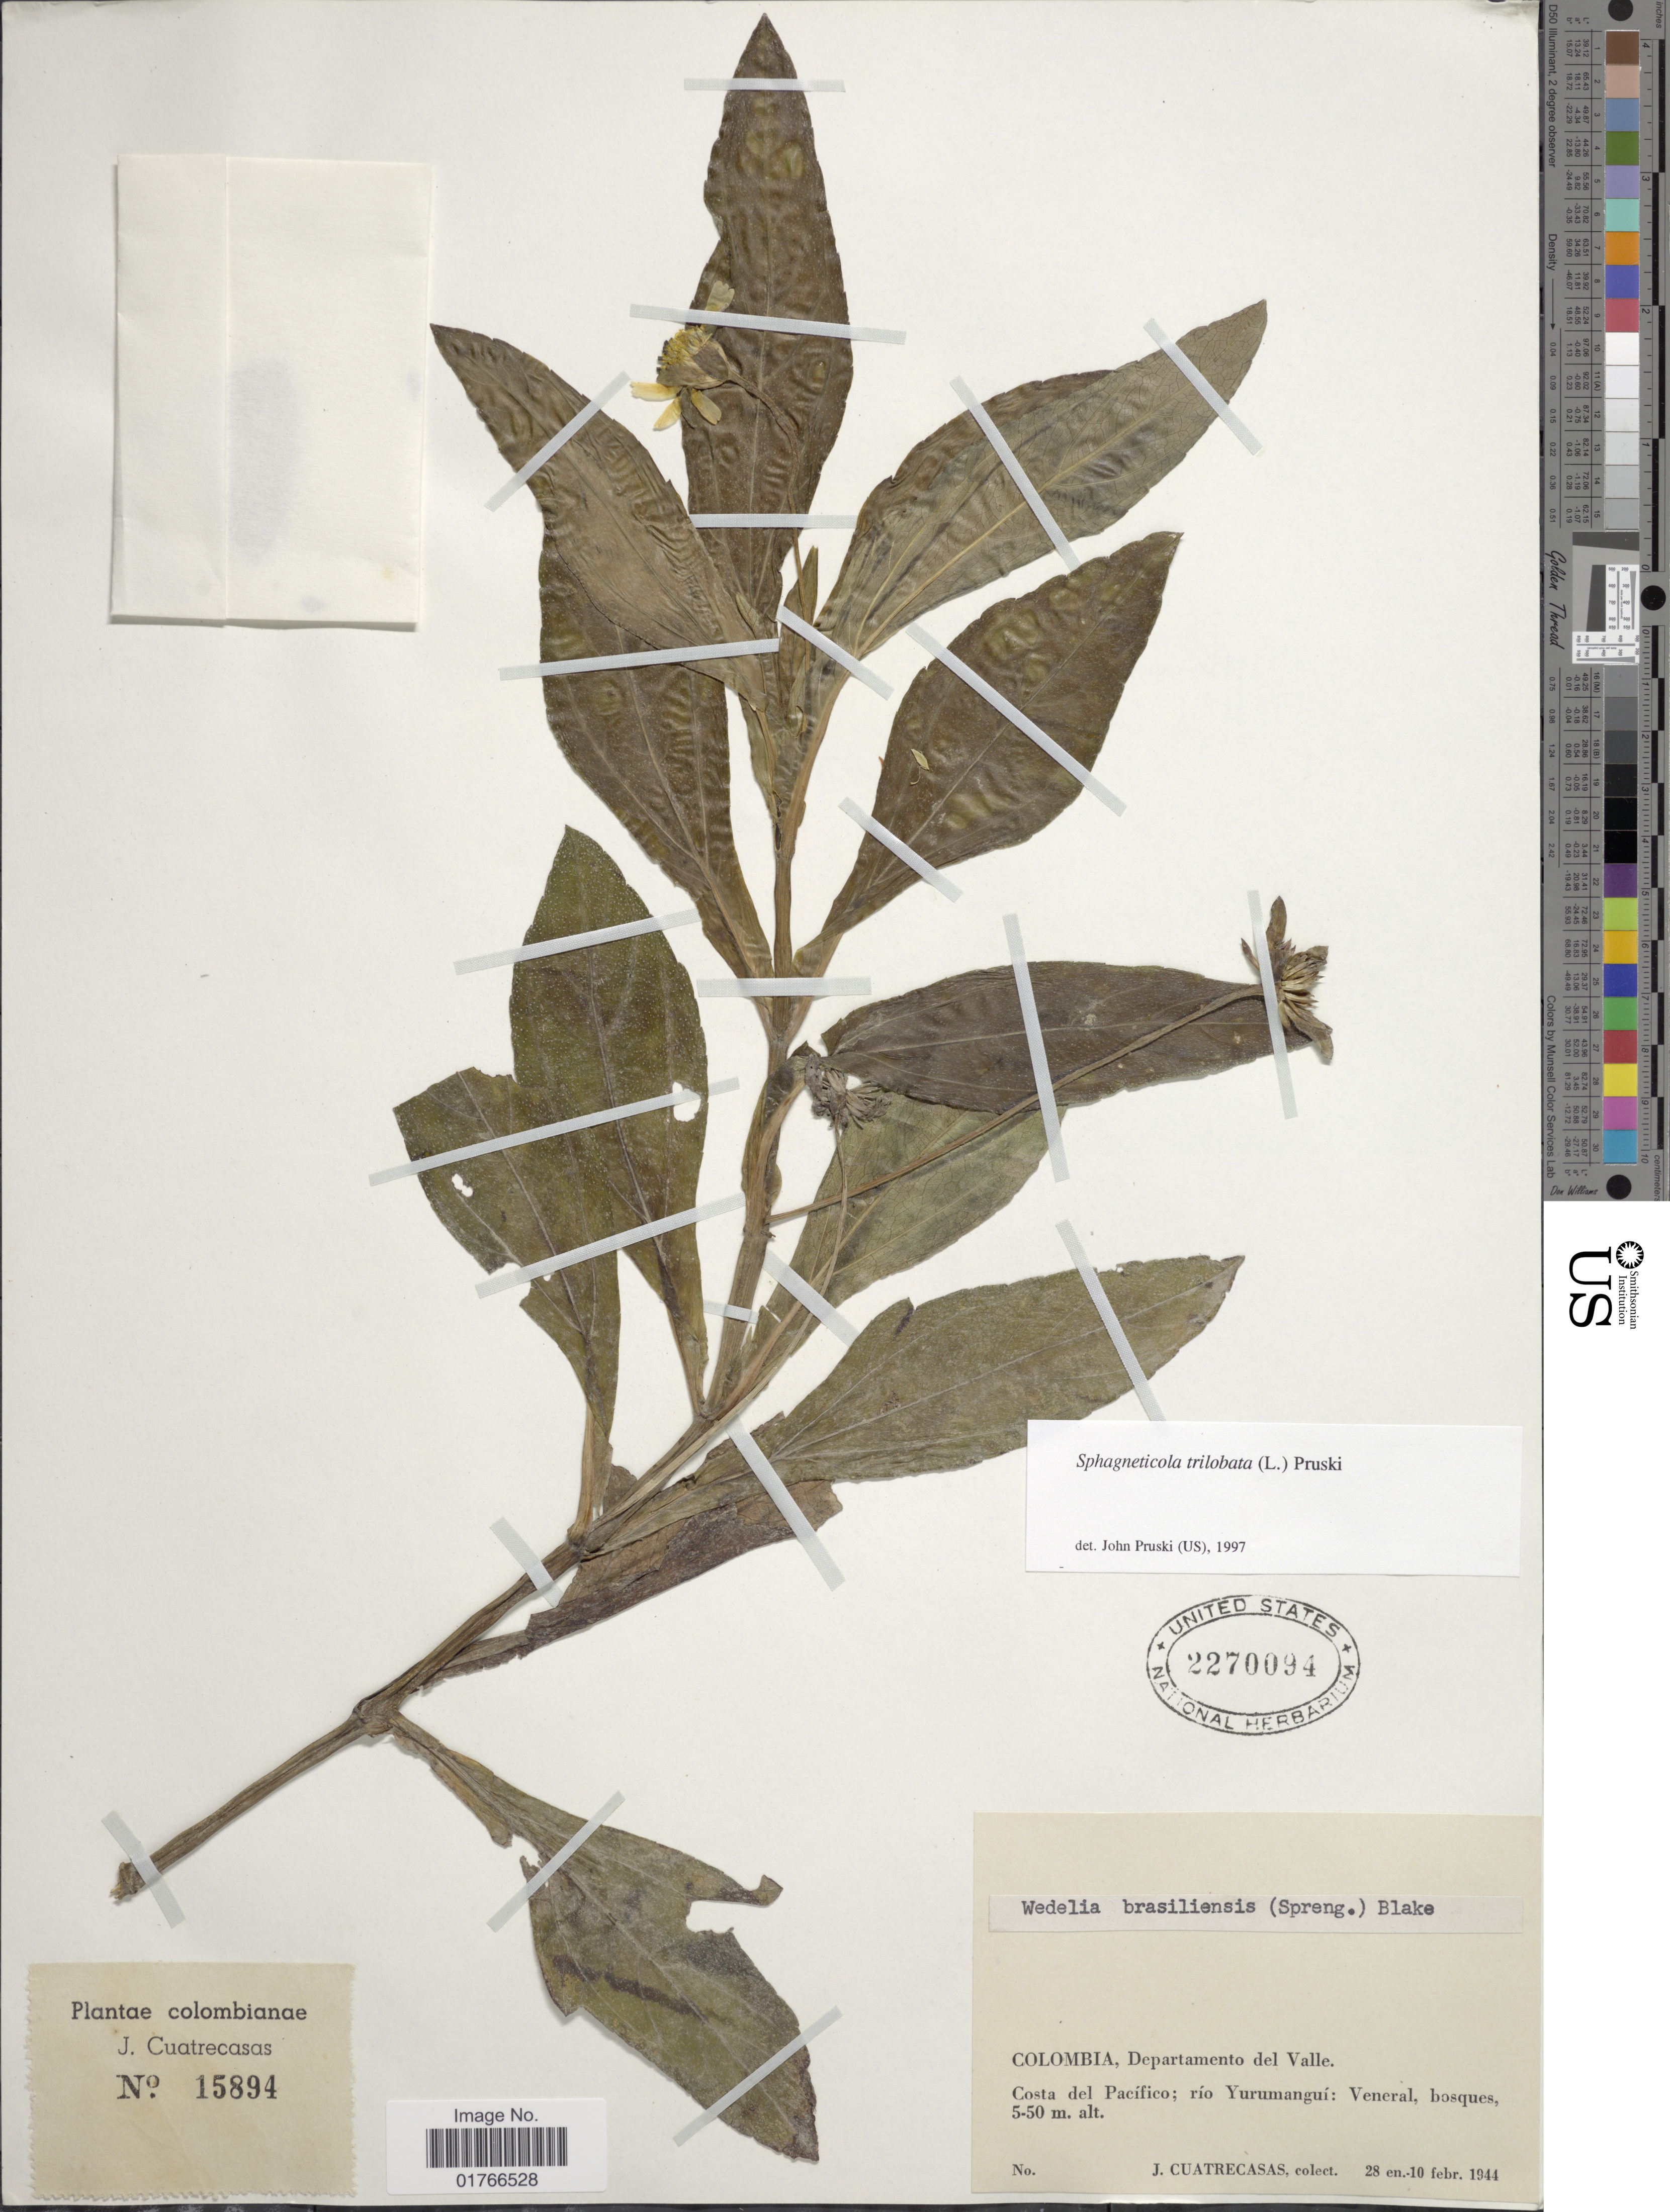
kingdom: Plantae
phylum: Tracheophyta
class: Magnoliopsida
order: Asterales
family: Asteraceae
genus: Sphagneticola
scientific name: Sphagneticola trilobata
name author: (L.) Pruski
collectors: J. Cuatrecasas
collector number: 15894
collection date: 1944-02-10/1944-02-28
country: Colombia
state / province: Valle del Cauca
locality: Costa del Pacifico, rio Yurumangui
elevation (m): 5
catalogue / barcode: US 2270094